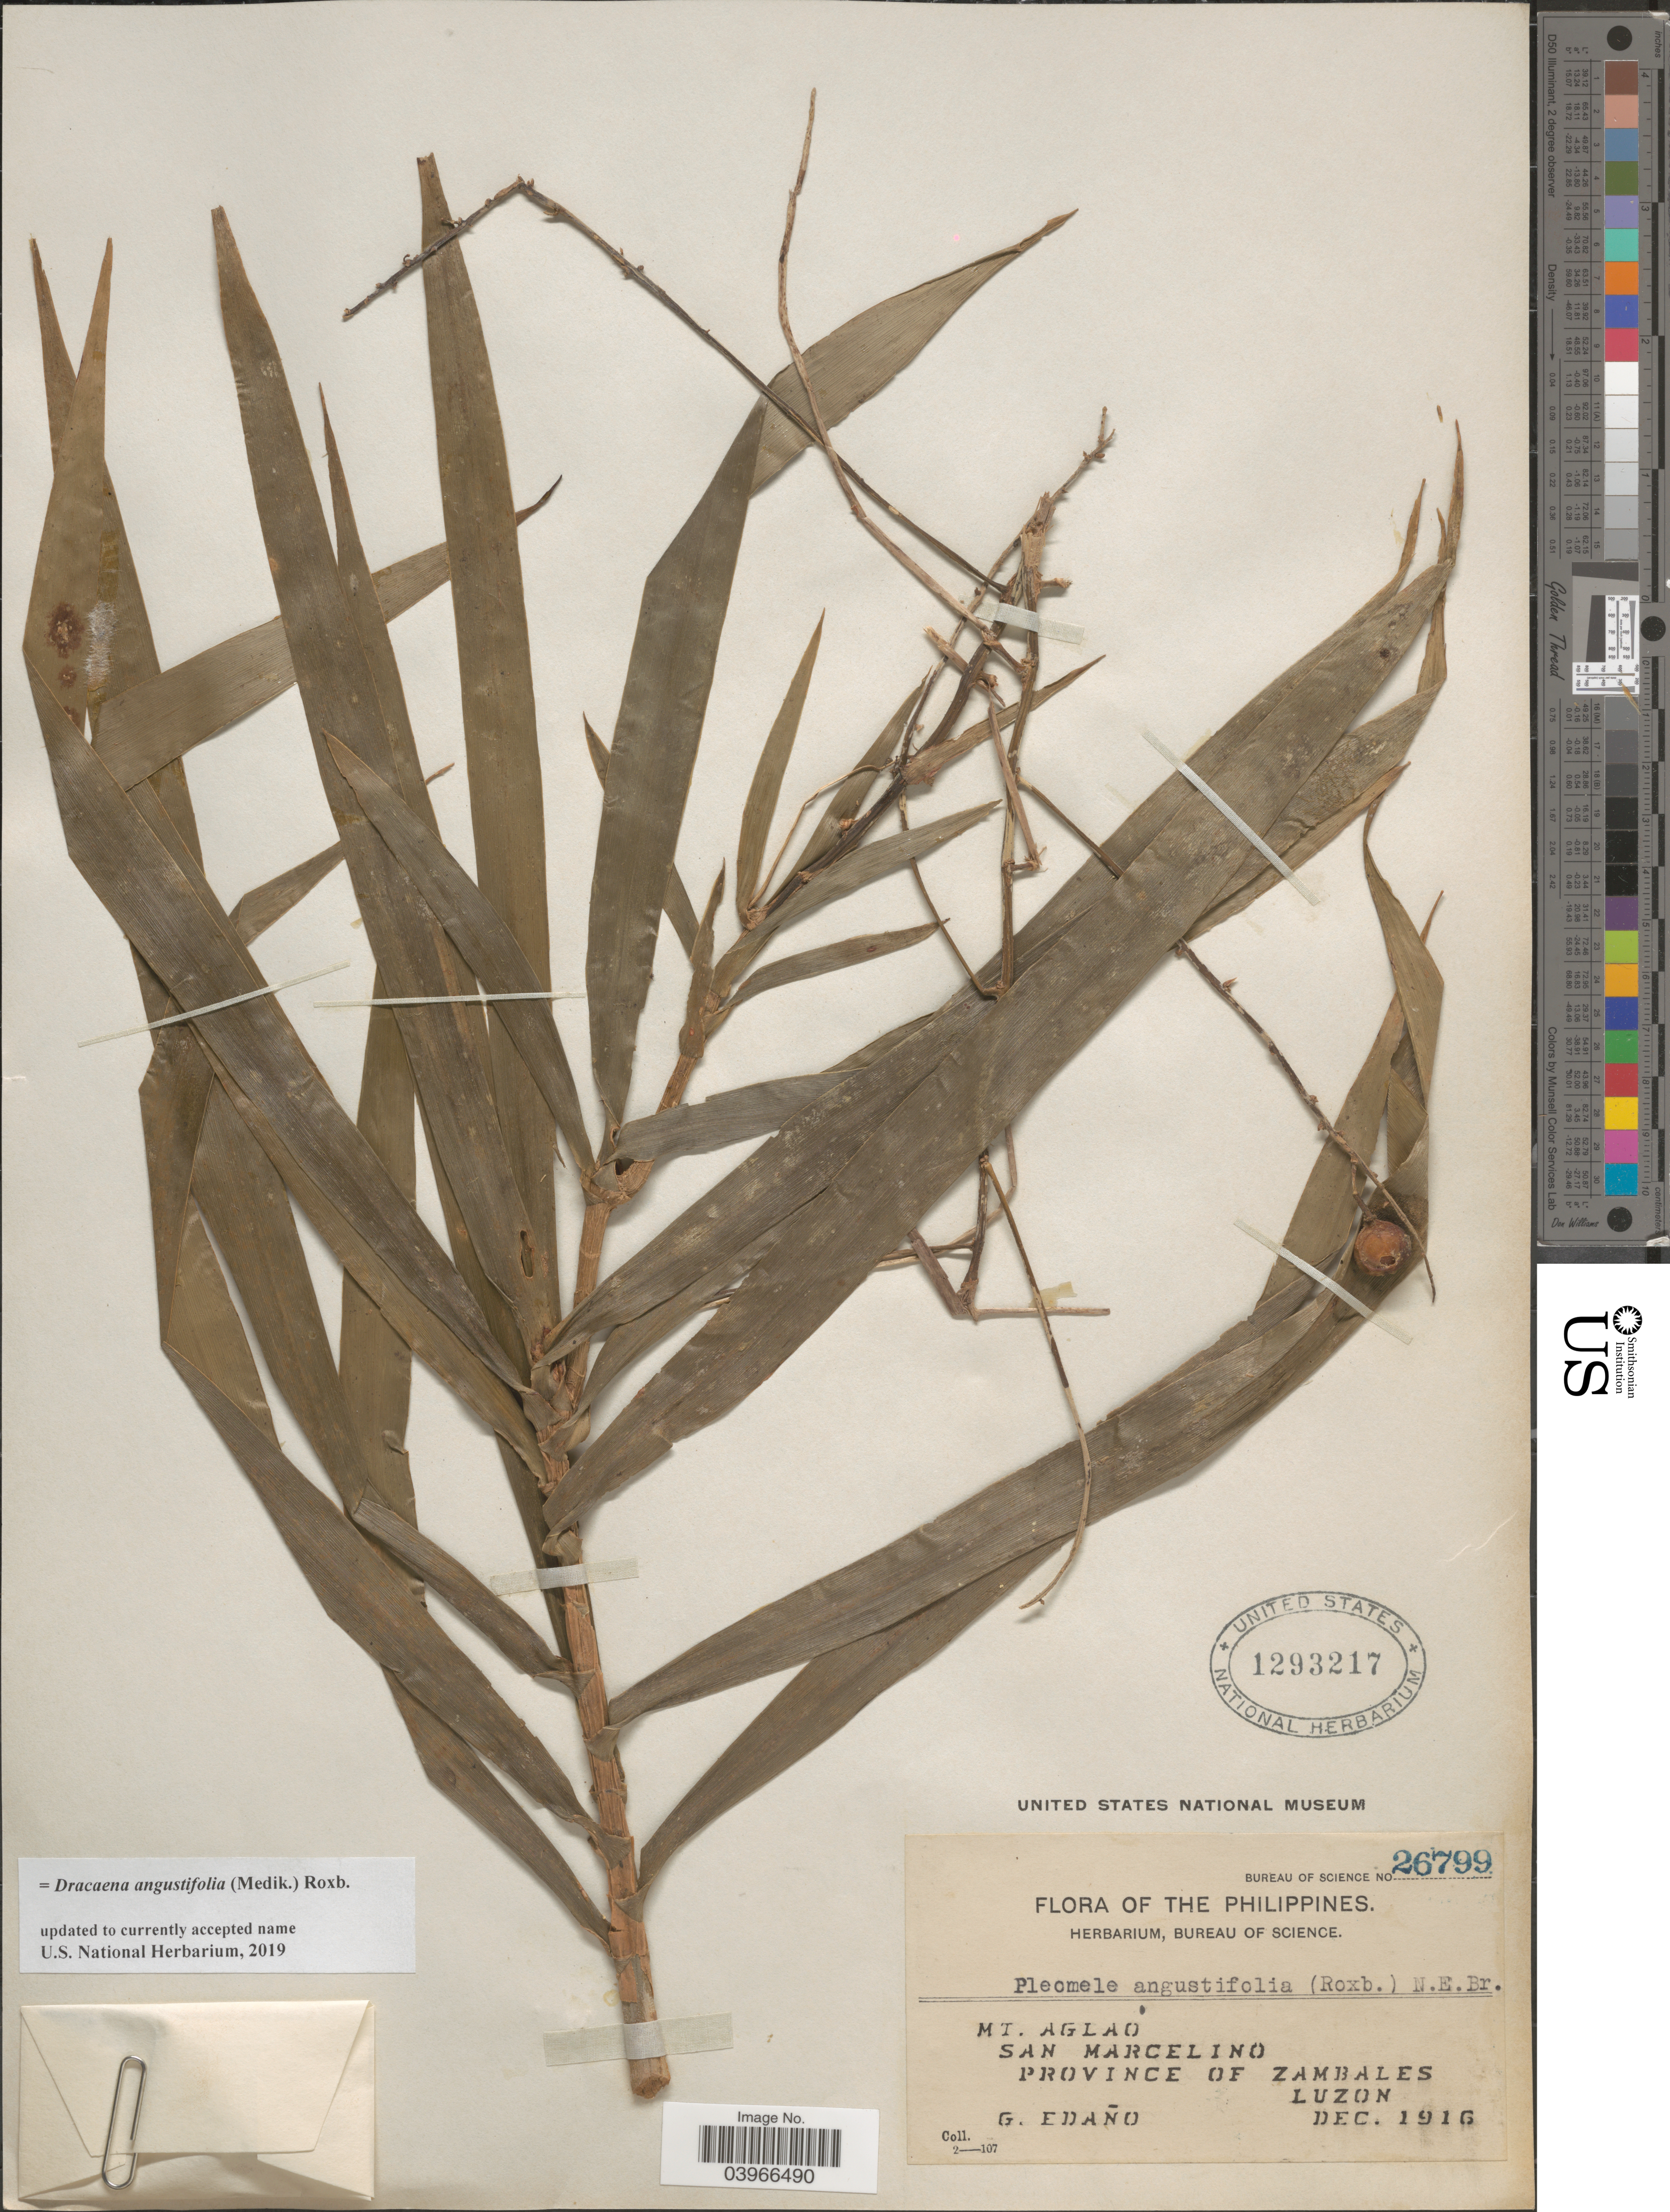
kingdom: Plantae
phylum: Tracheophyta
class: Liliopsida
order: Asparagales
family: Asparagaceae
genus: Dracaena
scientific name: Dracaena angustifolia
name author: (Medik.) Roxb.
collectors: G. Edaño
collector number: Bureau of Science 26799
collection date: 1916-12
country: Philippines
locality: Mt. Aglao. San Marcelino. Province of Zambales. Luzon.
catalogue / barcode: US 1293217